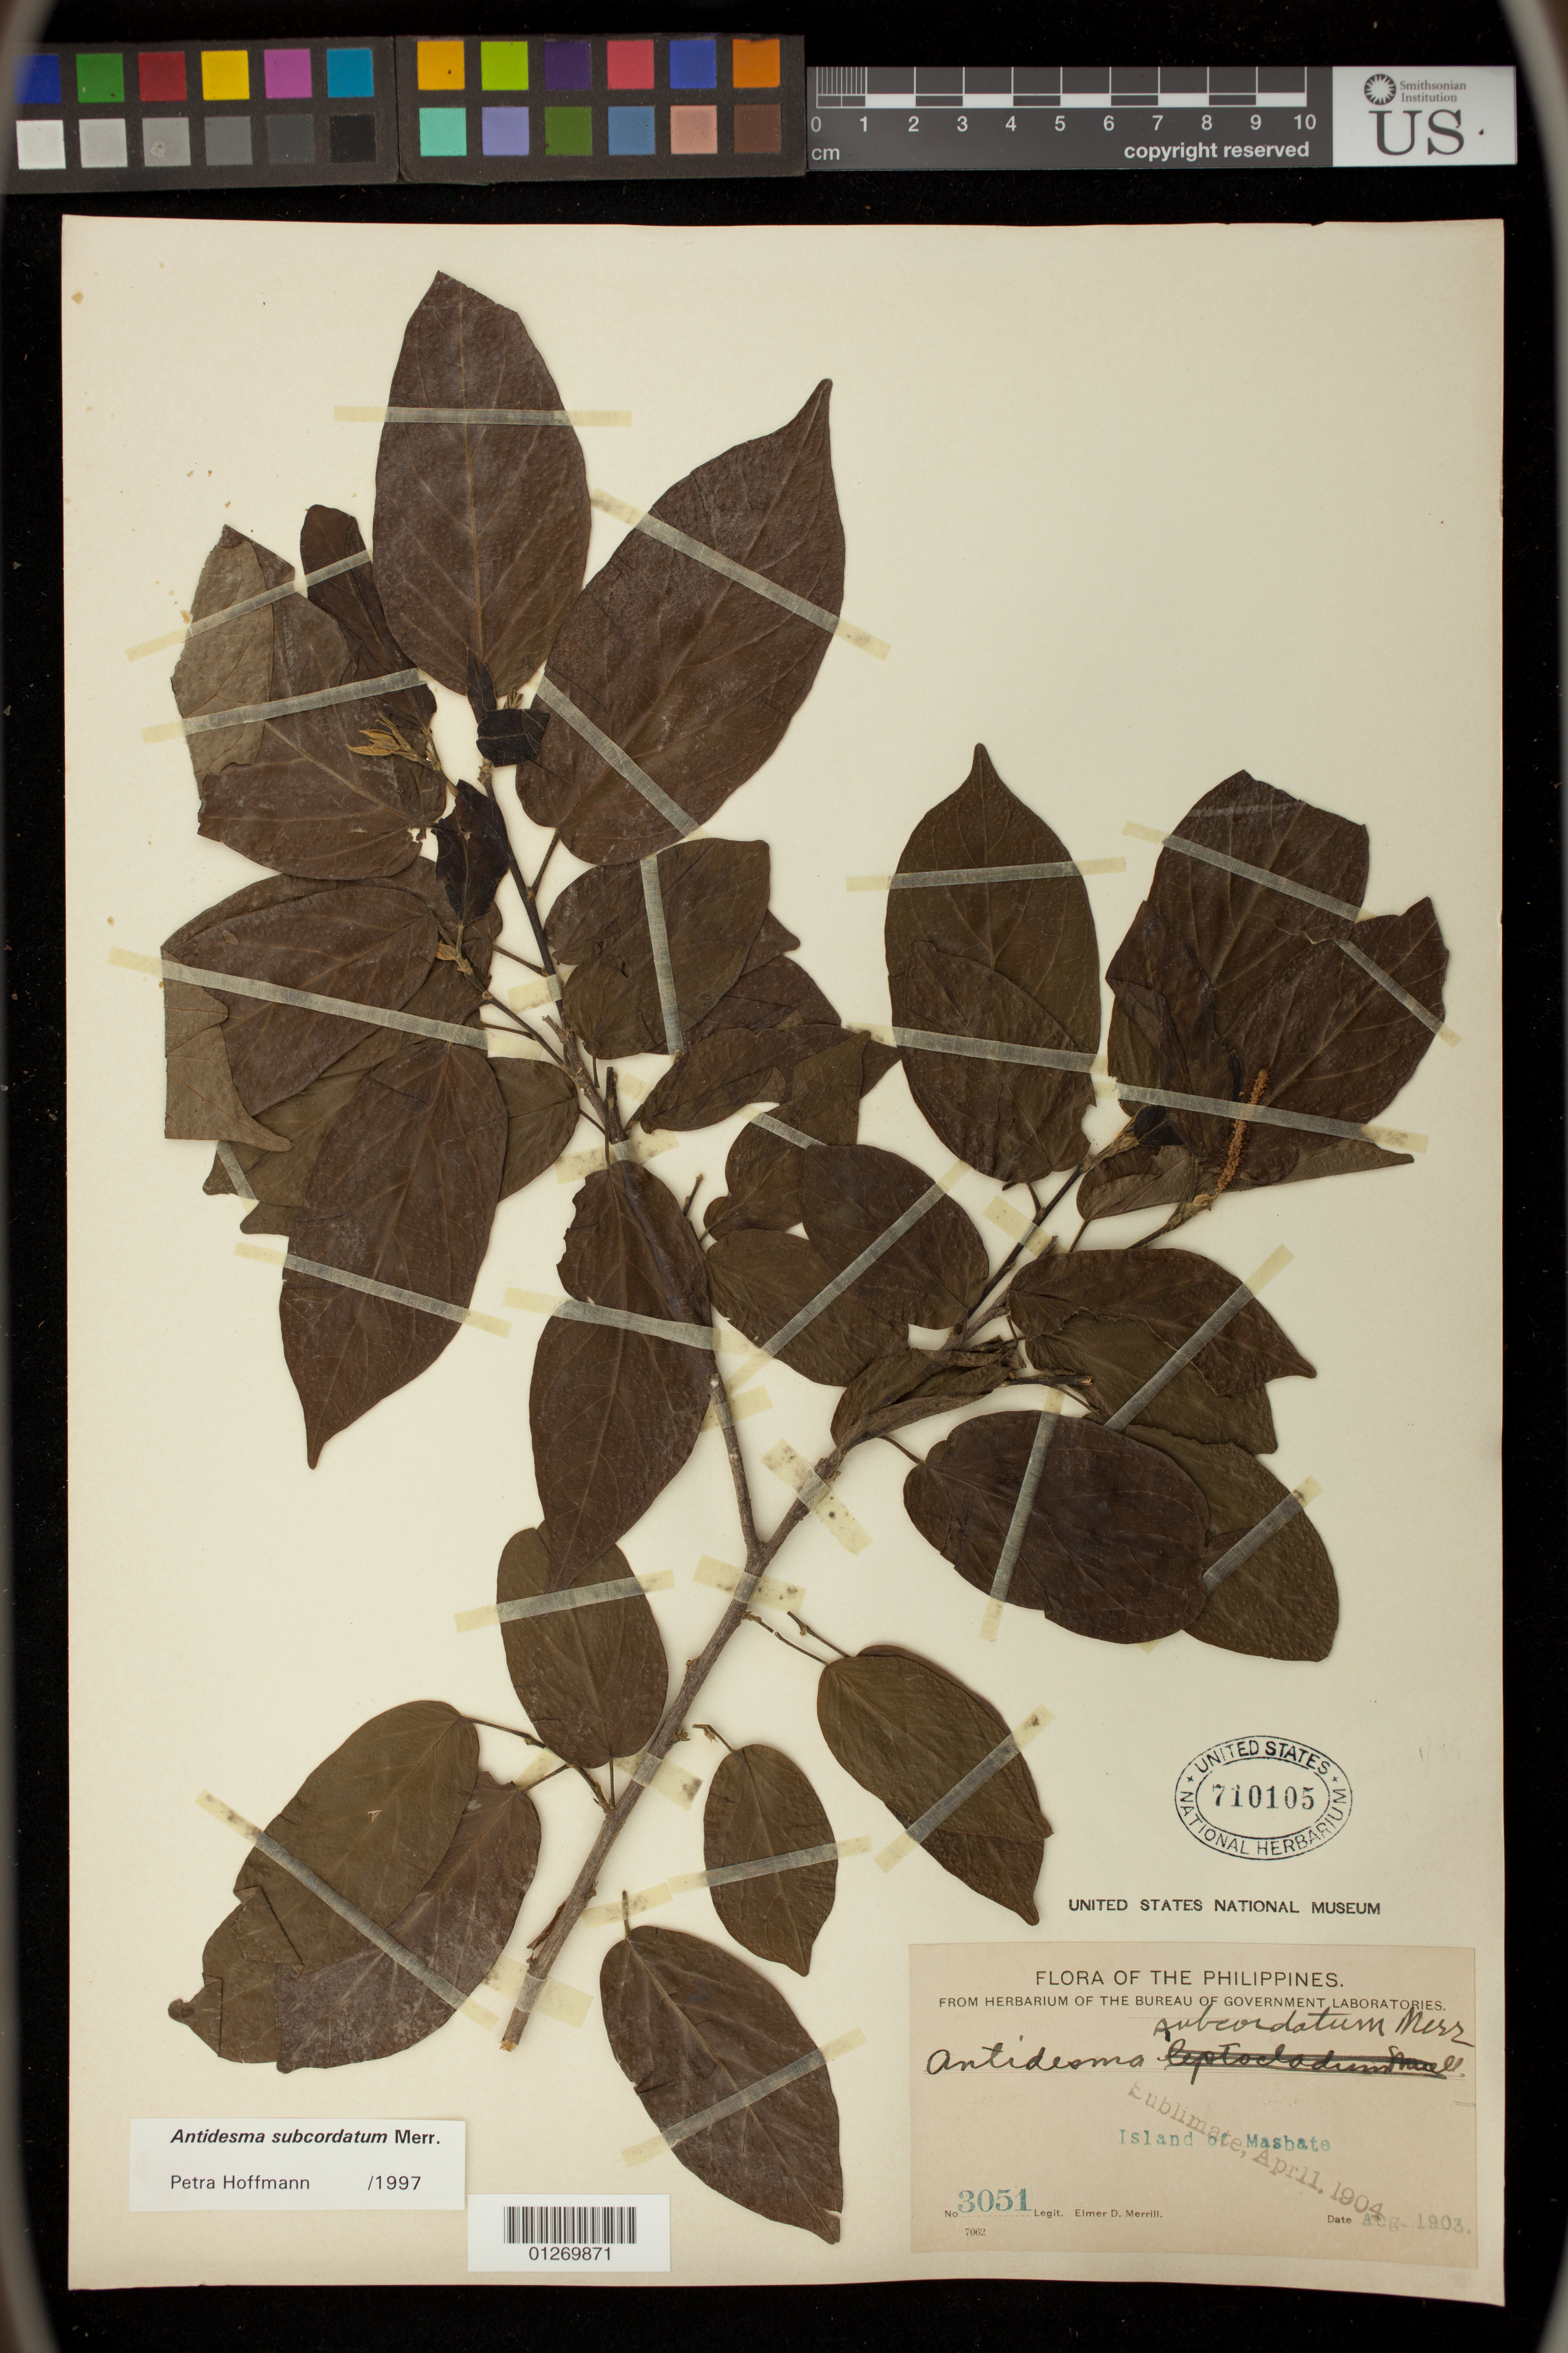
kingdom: Plantae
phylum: Tracheophyta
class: Magnoliopsida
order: Malpighiales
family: Phyllanthaceae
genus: Antidesma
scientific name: Antidesma subcordatum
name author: Merr.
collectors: A. D. E. Elmer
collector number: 3051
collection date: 1903-08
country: Philippines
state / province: Bicol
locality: Island of Masbate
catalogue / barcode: US 710105